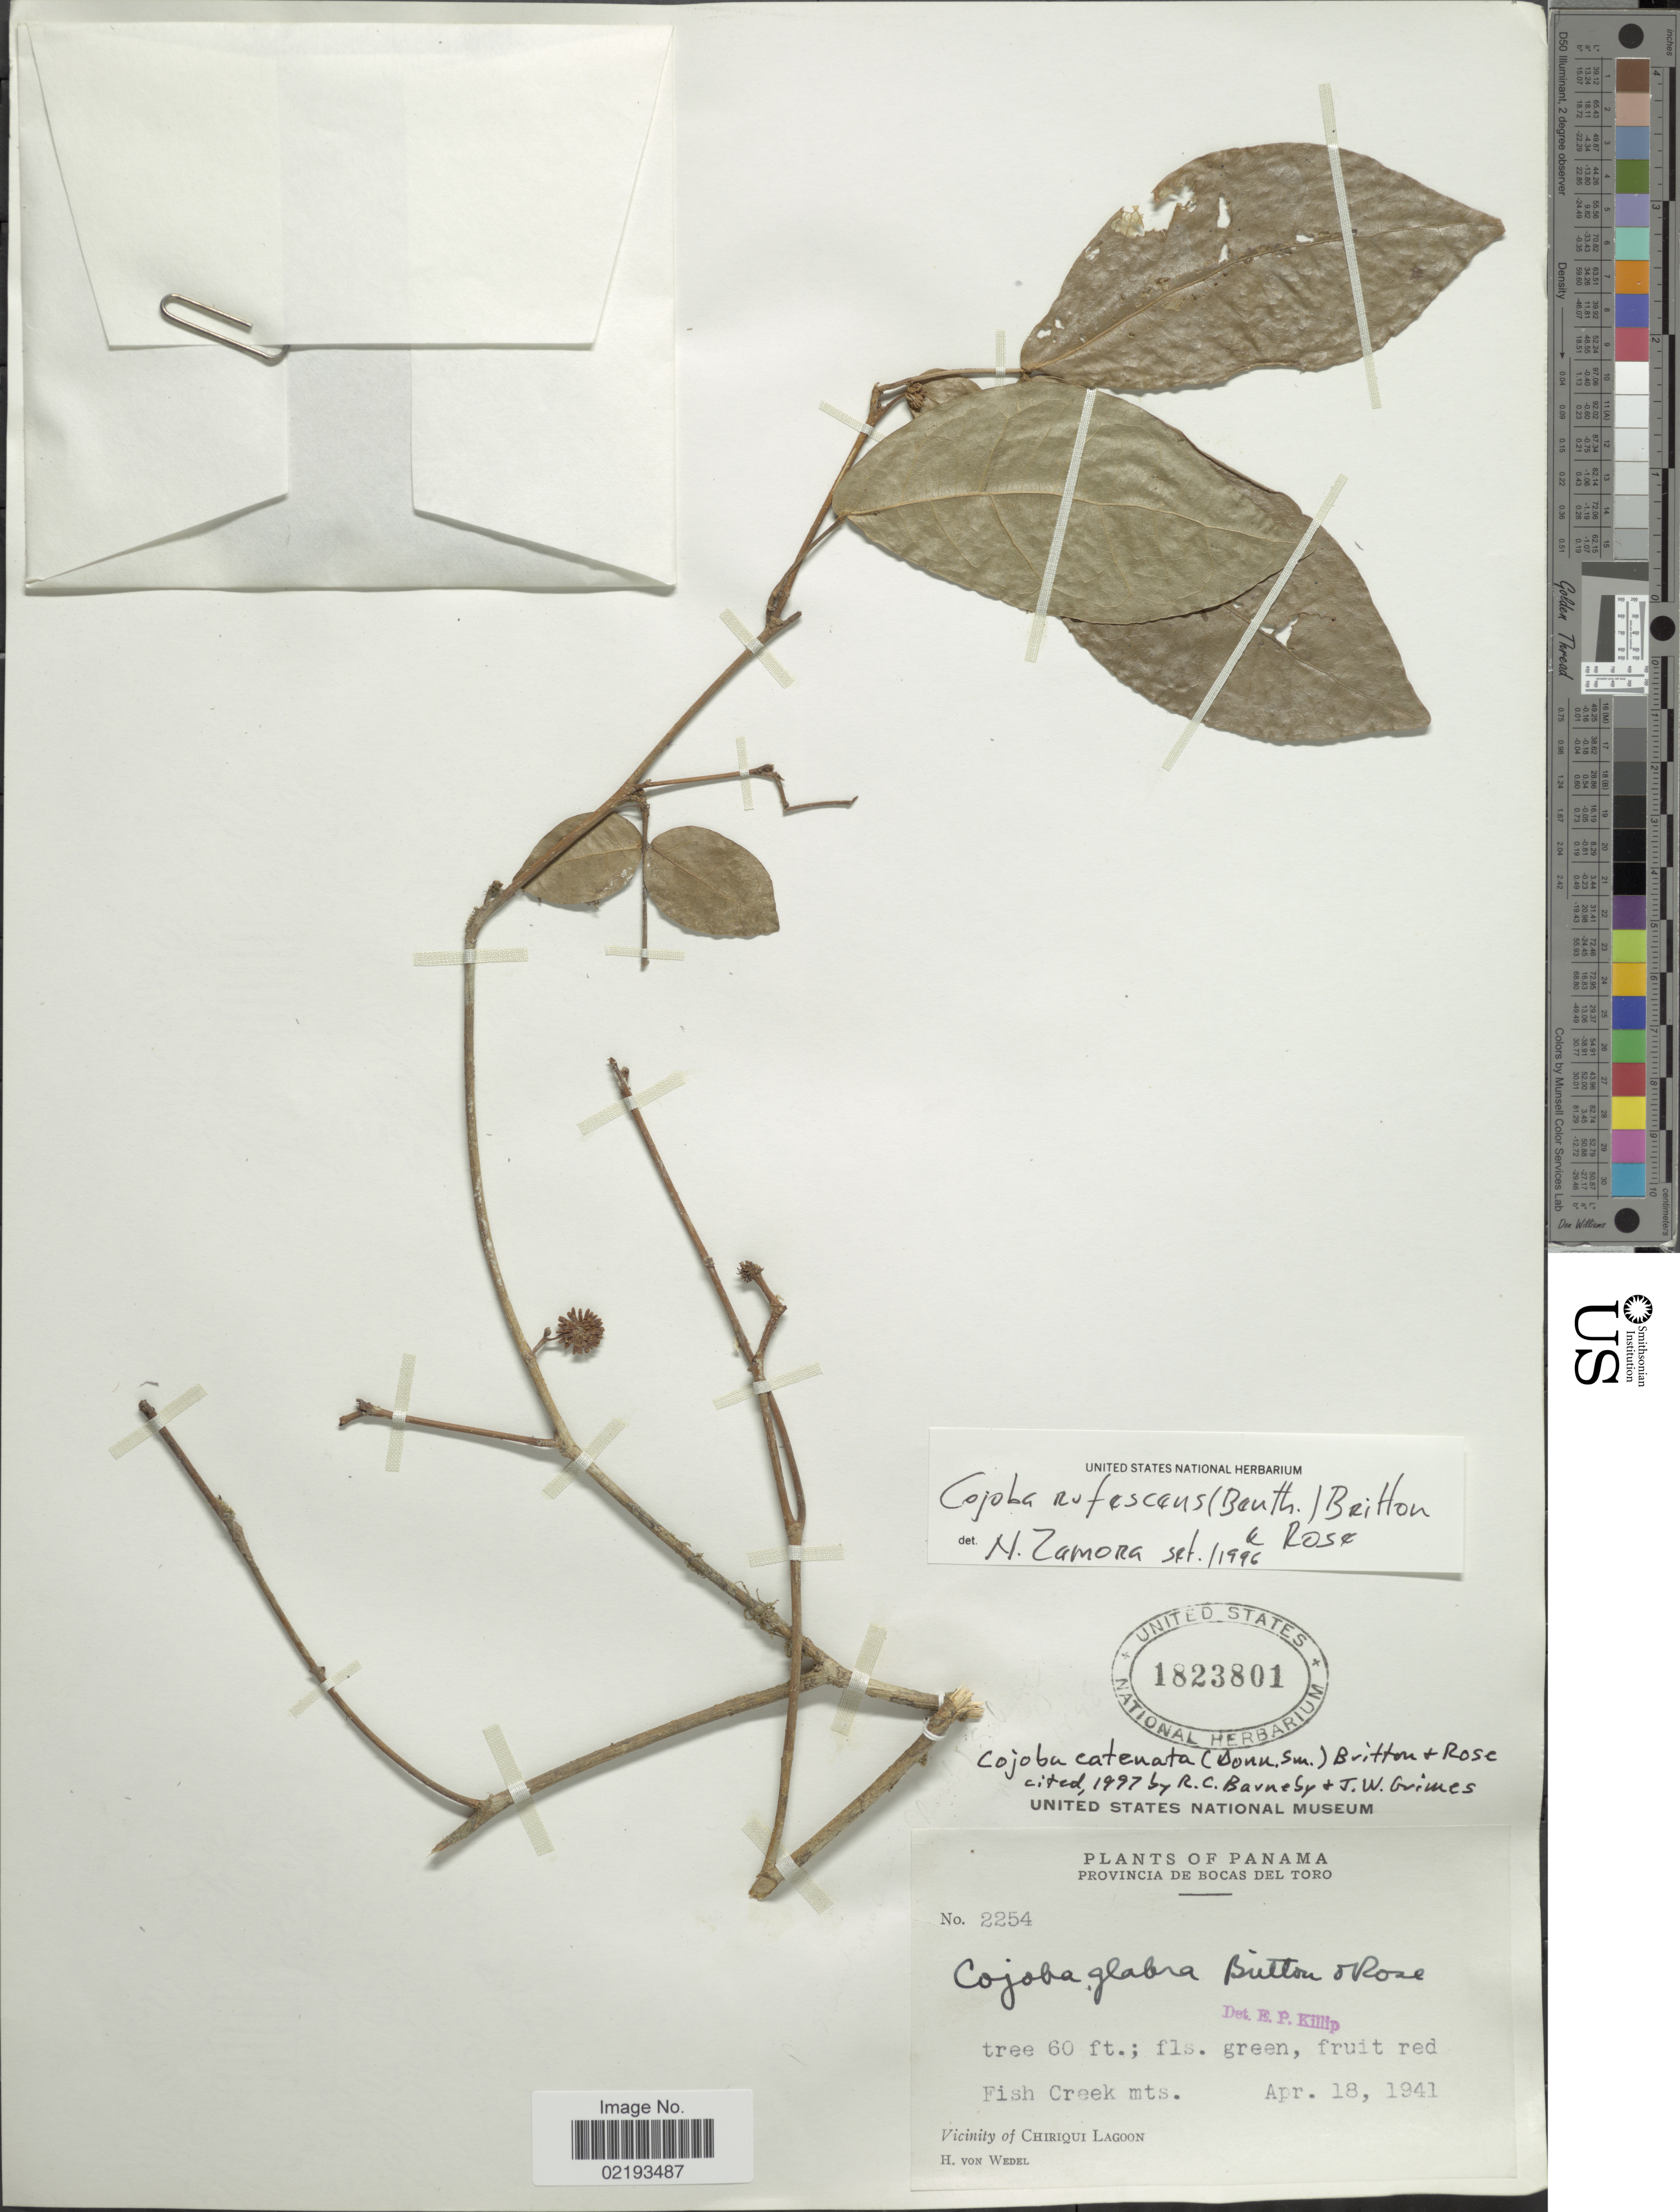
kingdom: Plantae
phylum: Tracheophyta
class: Magnoliopsida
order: Fabales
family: Fabaceae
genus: Cojoba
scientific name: Cojoba catenata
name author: (Donn. Sm.) Britton & Rose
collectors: H. von Wedel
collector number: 2254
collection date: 1941-04-18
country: Panama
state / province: Bocas del Toro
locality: Fish Creek mts. Vicinity of Chiriqui Lagoon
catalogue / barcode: US 1823801